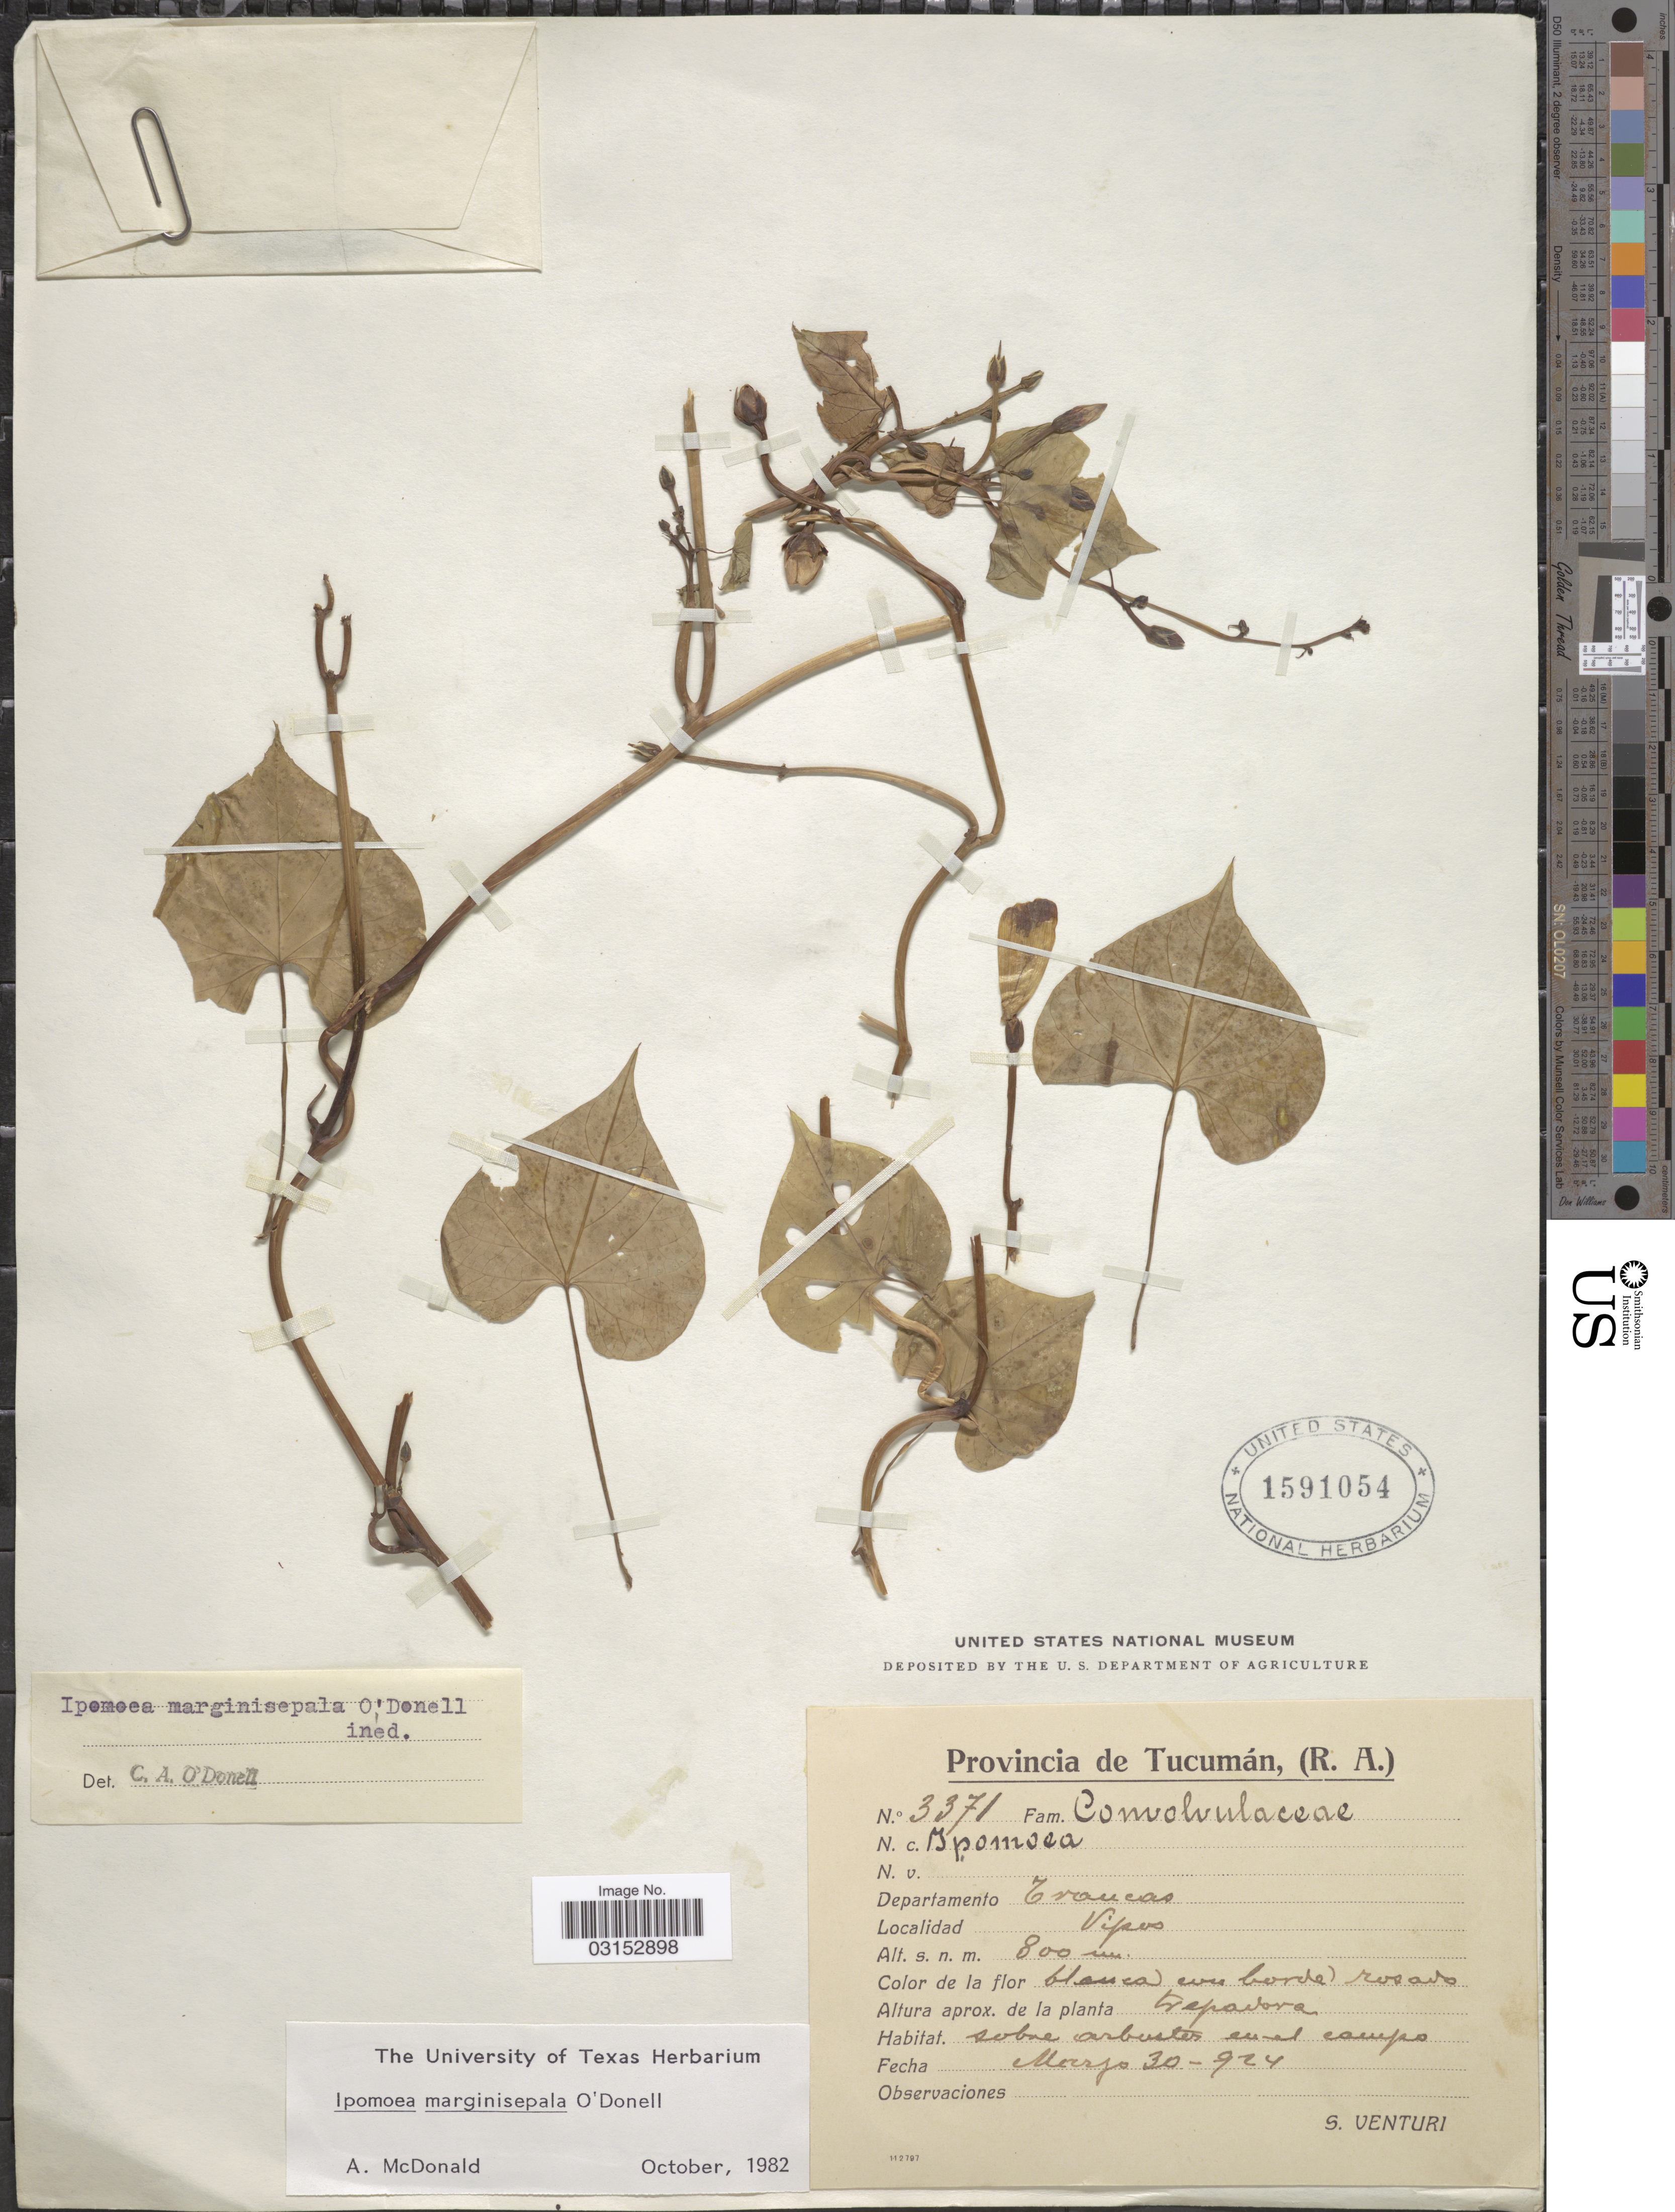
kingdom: Plantae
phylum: Tracheophyta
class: Magnoliopsida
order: Solanales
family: Convolvulaceae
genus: Ipomoea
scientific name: Ipomoea marginisepala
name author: O'Donell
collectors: S. Venturi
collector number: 3371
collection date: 1924-03-30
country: Argentina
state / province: Tucuman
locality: Departamento Trancas. Vipos.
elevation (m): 800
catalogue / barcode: US 1591054